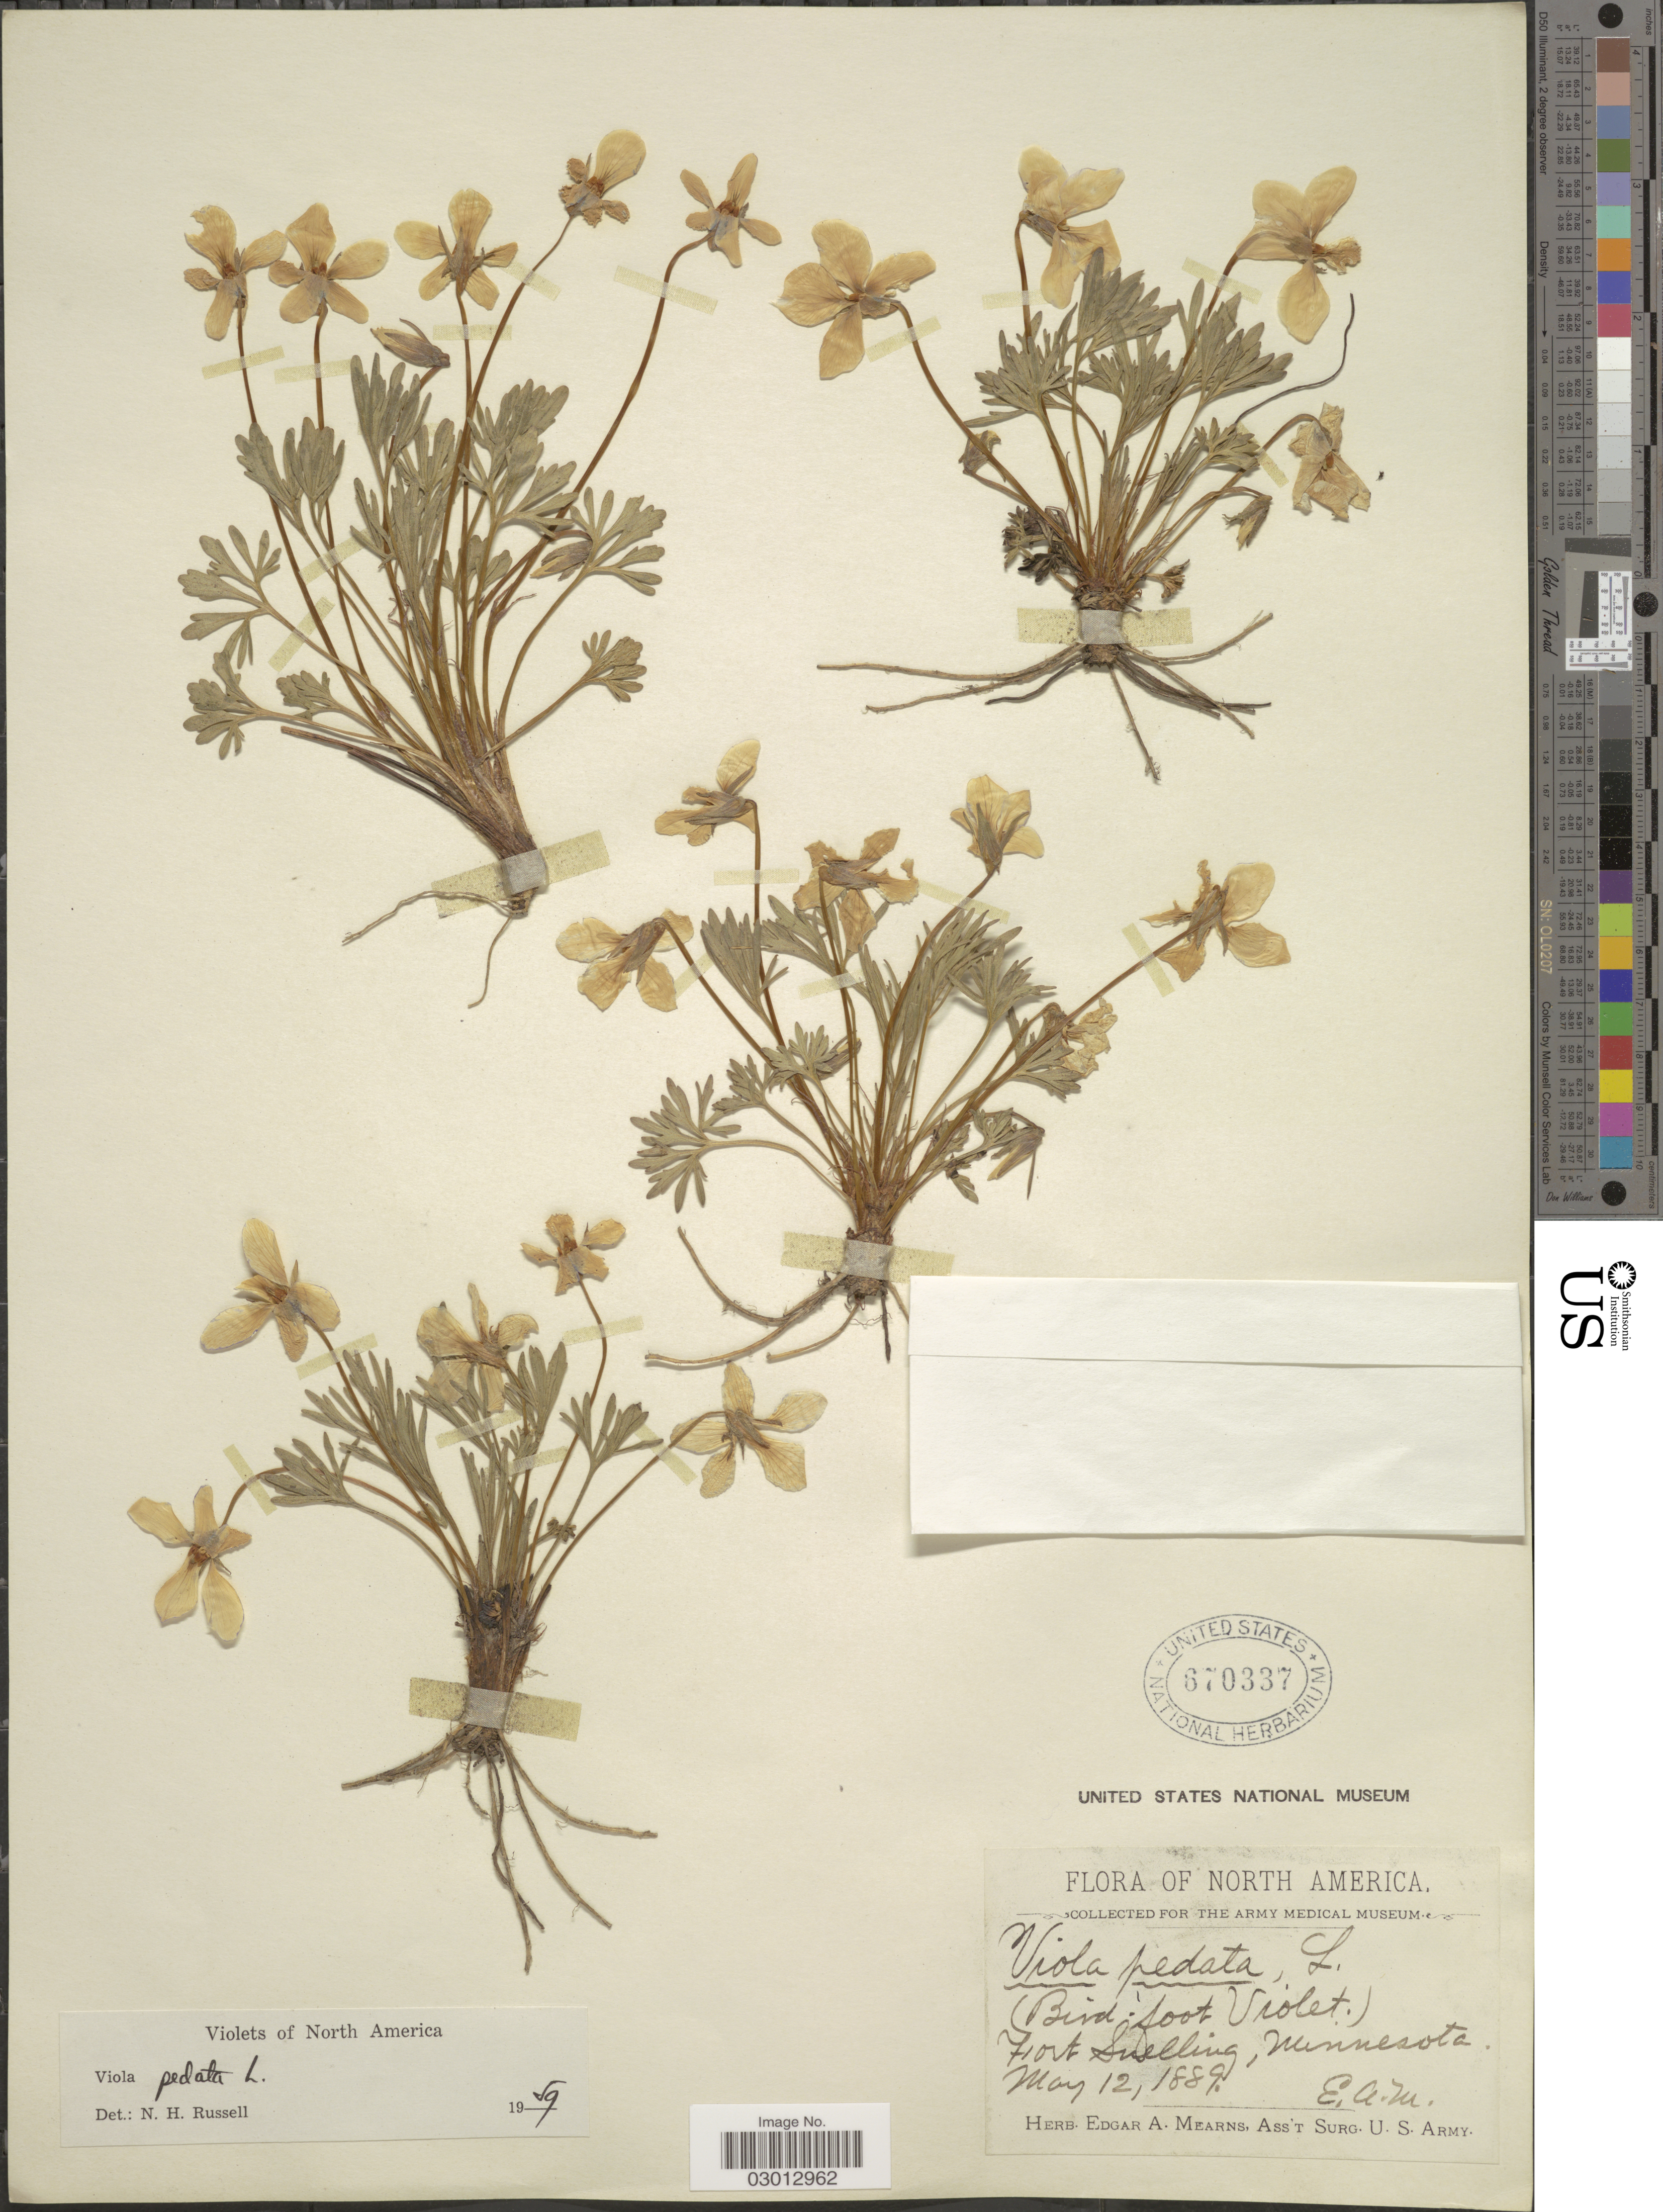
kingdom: Plantae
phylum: Tracheophyta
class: Magnoliopsida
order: Malpighiales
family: Violaceae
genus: Viola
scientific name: Viola pedata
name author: L.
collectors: E. A. Mearns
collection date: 1889-05-12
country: United States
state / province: Minnesota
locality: Fort Snelling.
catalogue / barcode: US 670337